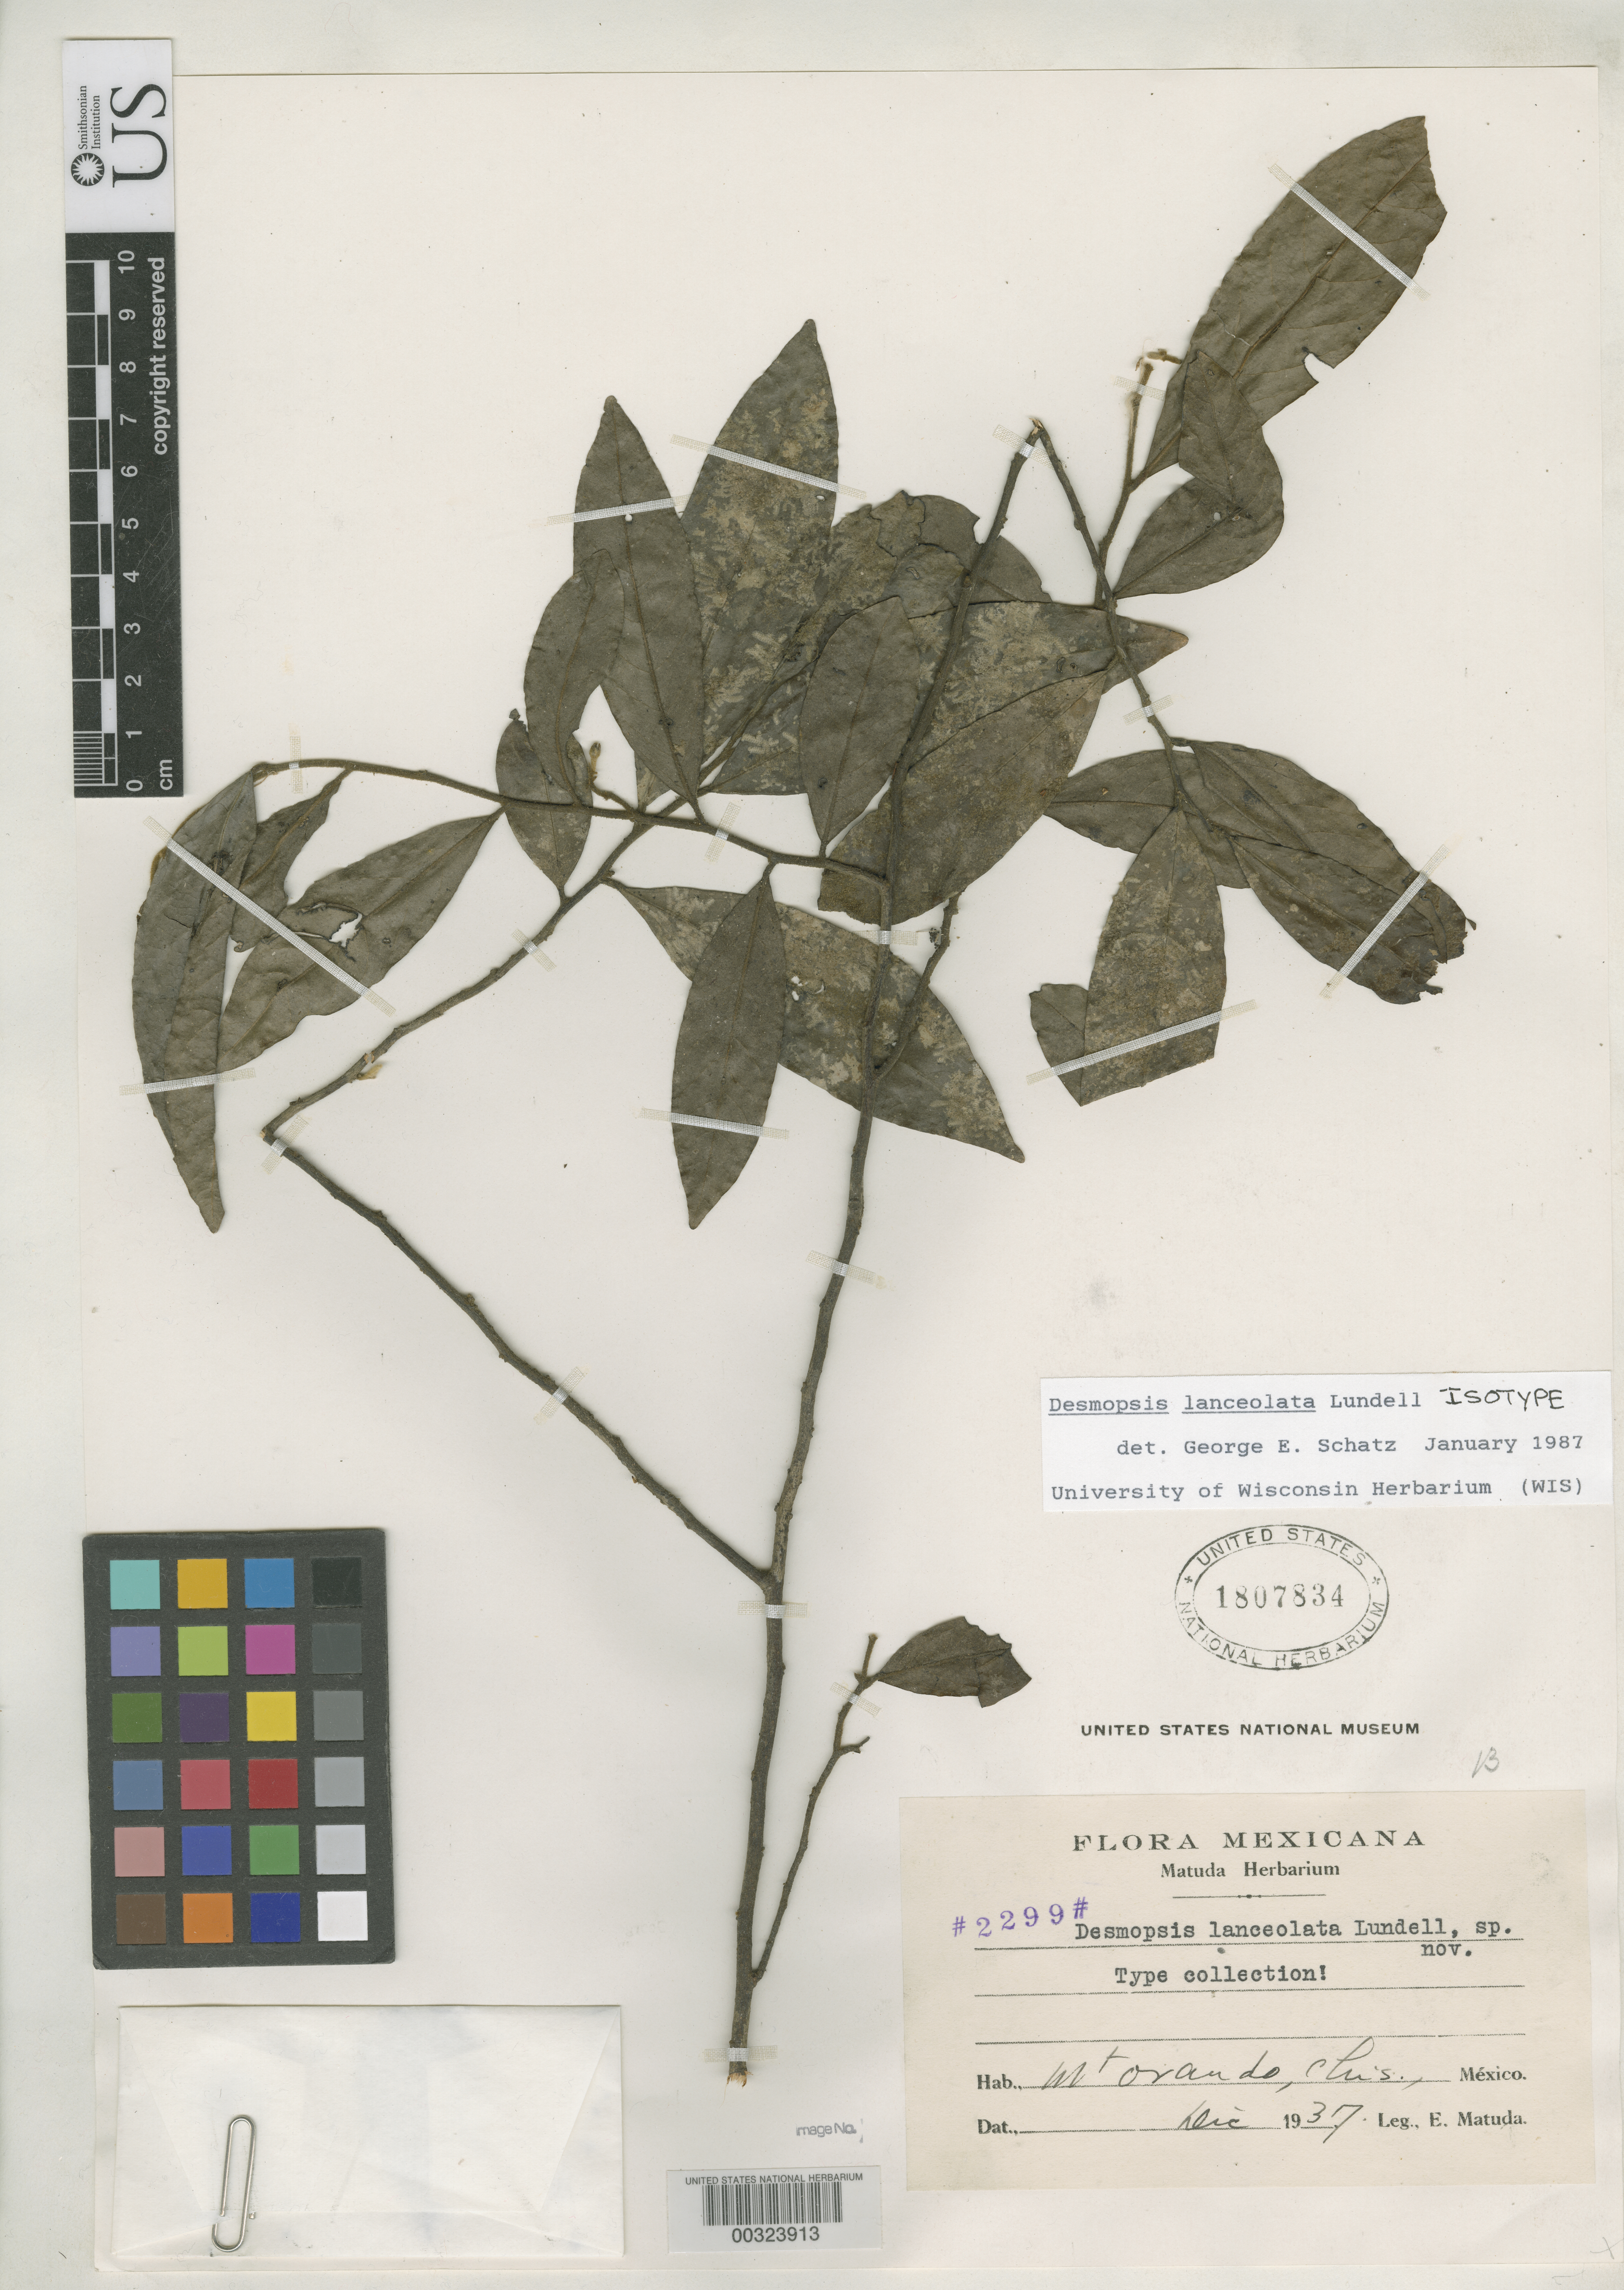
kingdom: Plantae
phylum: Tracheophyta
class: Magnoliopsida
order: Magnoliales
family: Annonaceae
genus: Desmopsis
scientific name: Desmopsis lanceolata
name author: Lundell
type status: Isotype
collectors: E. Matuda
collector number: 2299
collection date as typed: Dec 1937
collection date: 1937-12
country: Mexico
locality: E of Monserrat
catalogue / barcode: US 1807834